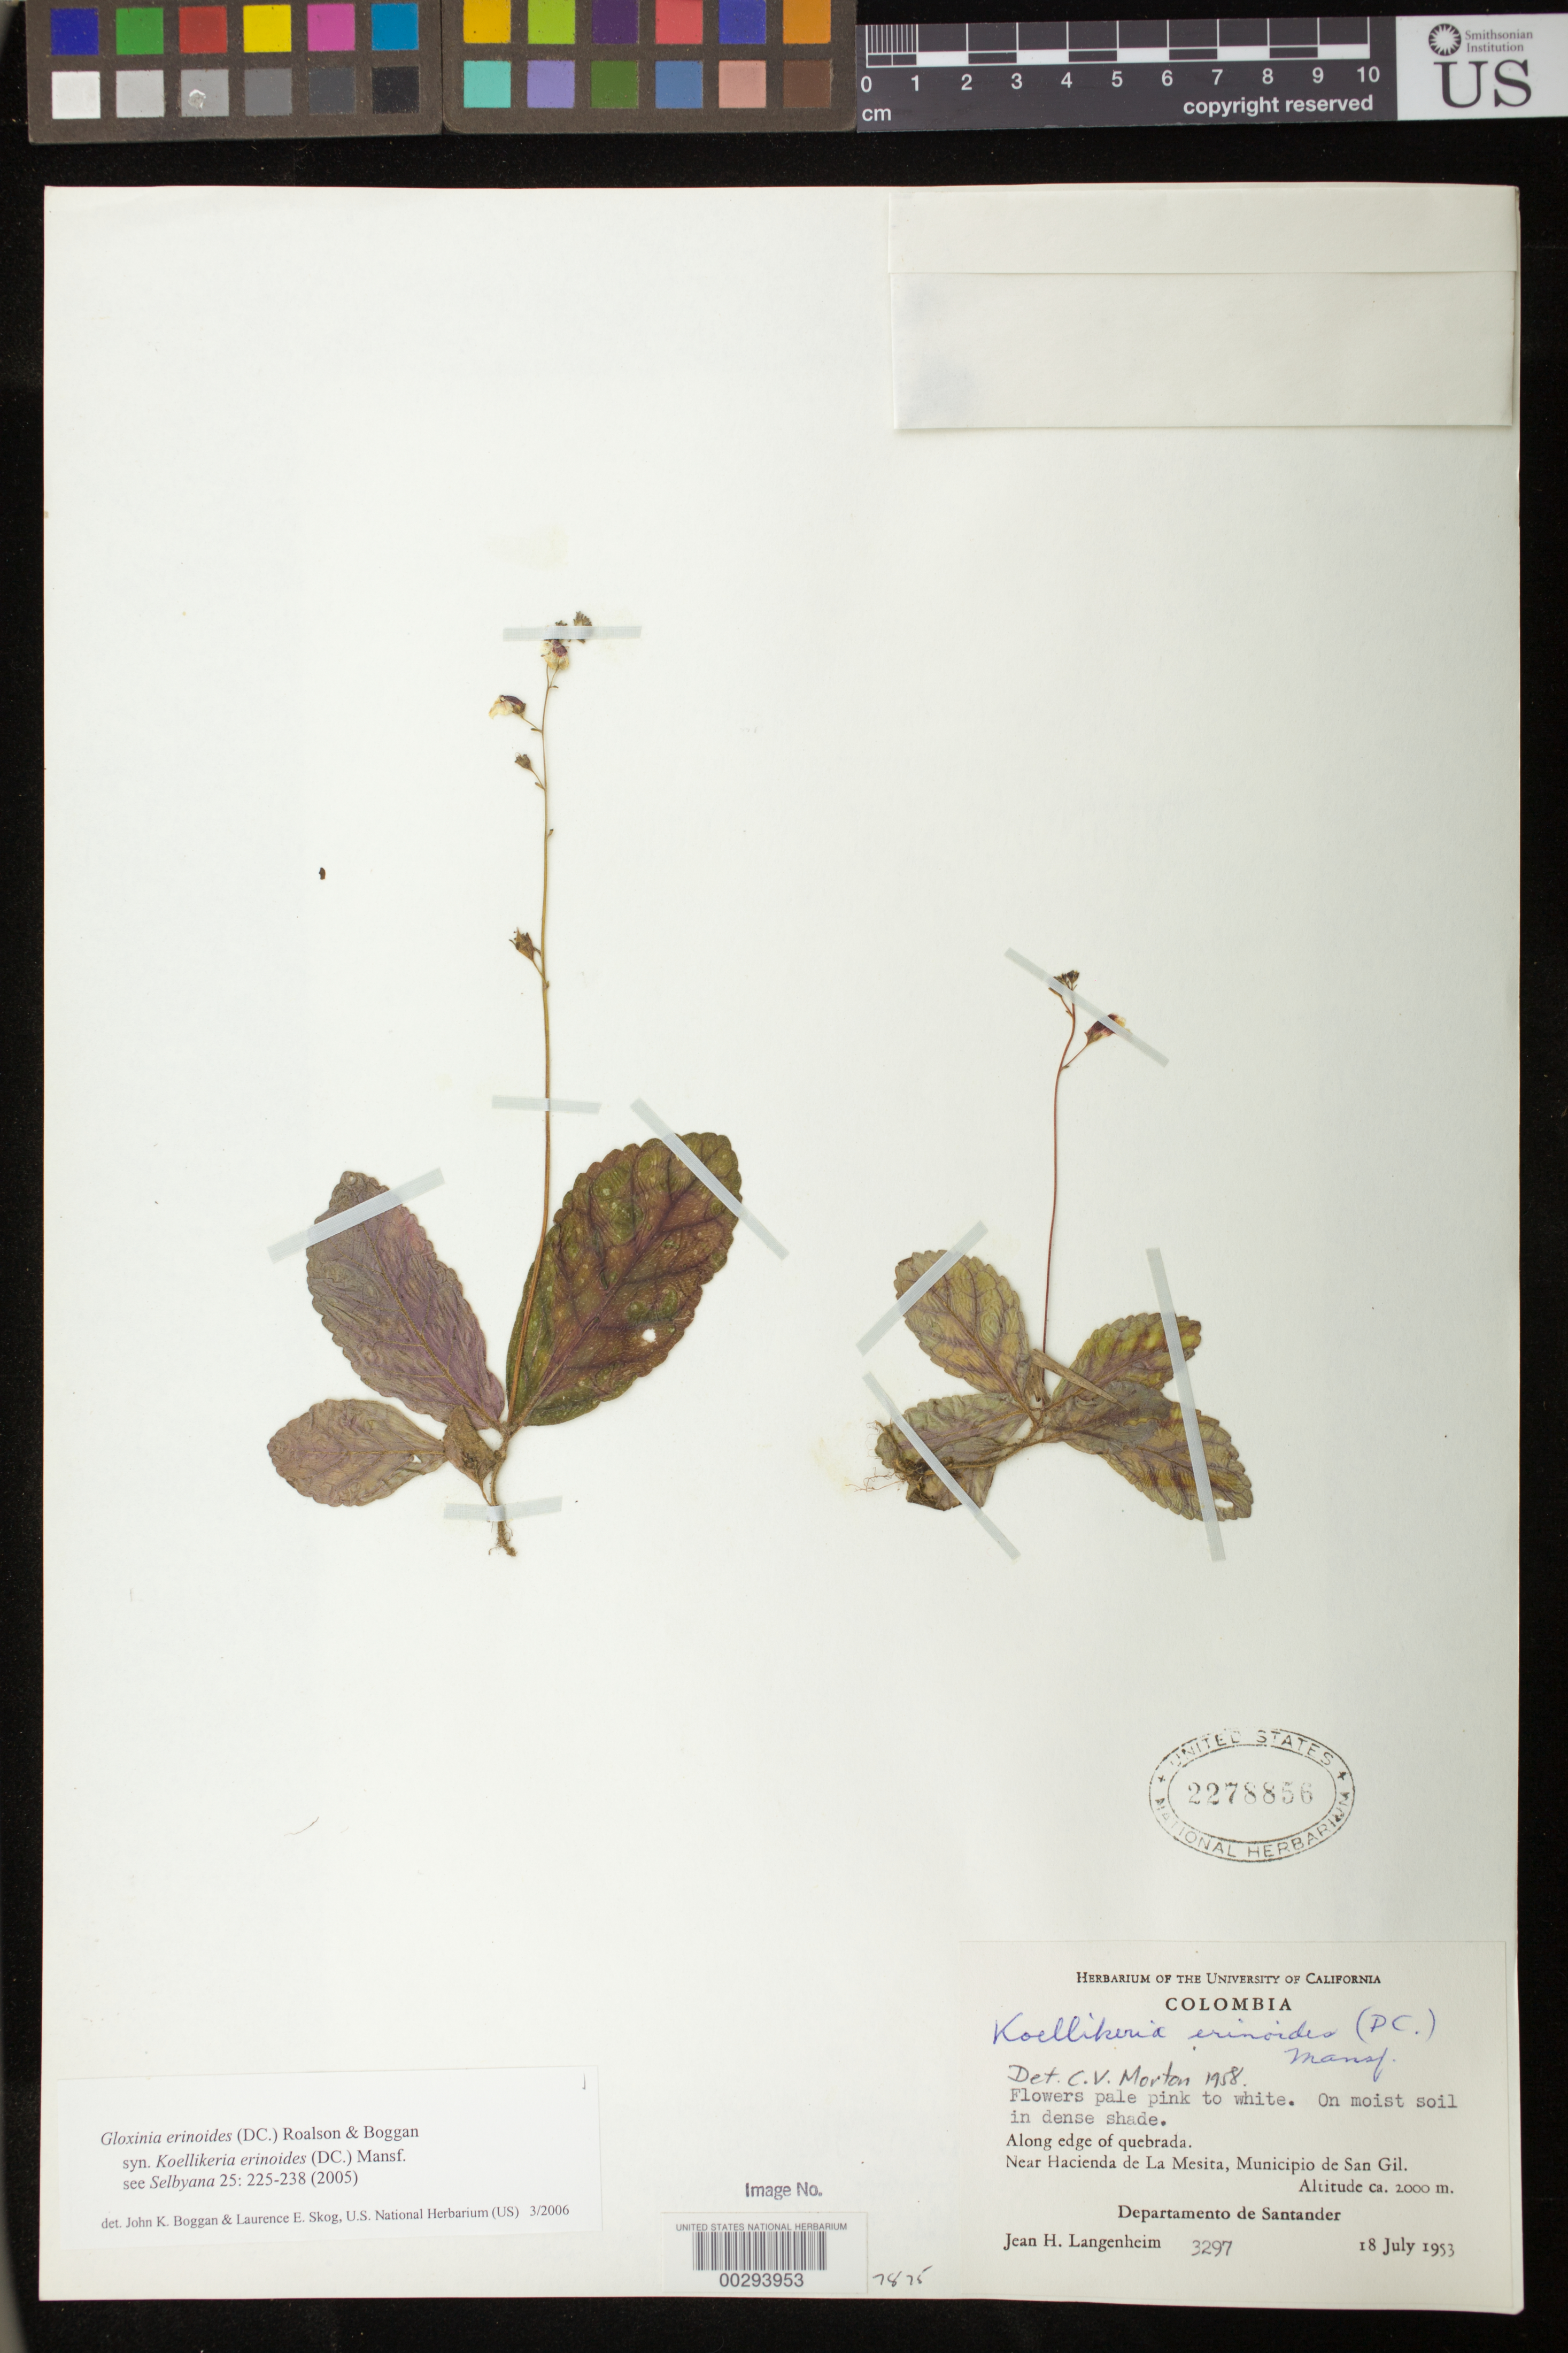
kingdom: Plantae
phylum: Tracheophyta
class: Magnoliopsida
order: Lamiales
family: Gesneriaceae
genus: Gloxinia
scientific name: Gloxinia erinoides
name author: (DC.) Roalson & Boggan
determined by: Boggan, J. K.; Skog, L. E.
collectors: J. H. Langenheim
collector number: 3297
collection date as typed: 18 Jul 1953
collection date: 1953-07-18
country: Colombia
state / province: Santander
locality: Near Hacienda de la Mesita, Mun. of San Gil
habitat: Along edge of quebrada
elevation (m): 2000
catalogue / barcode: US 2278856